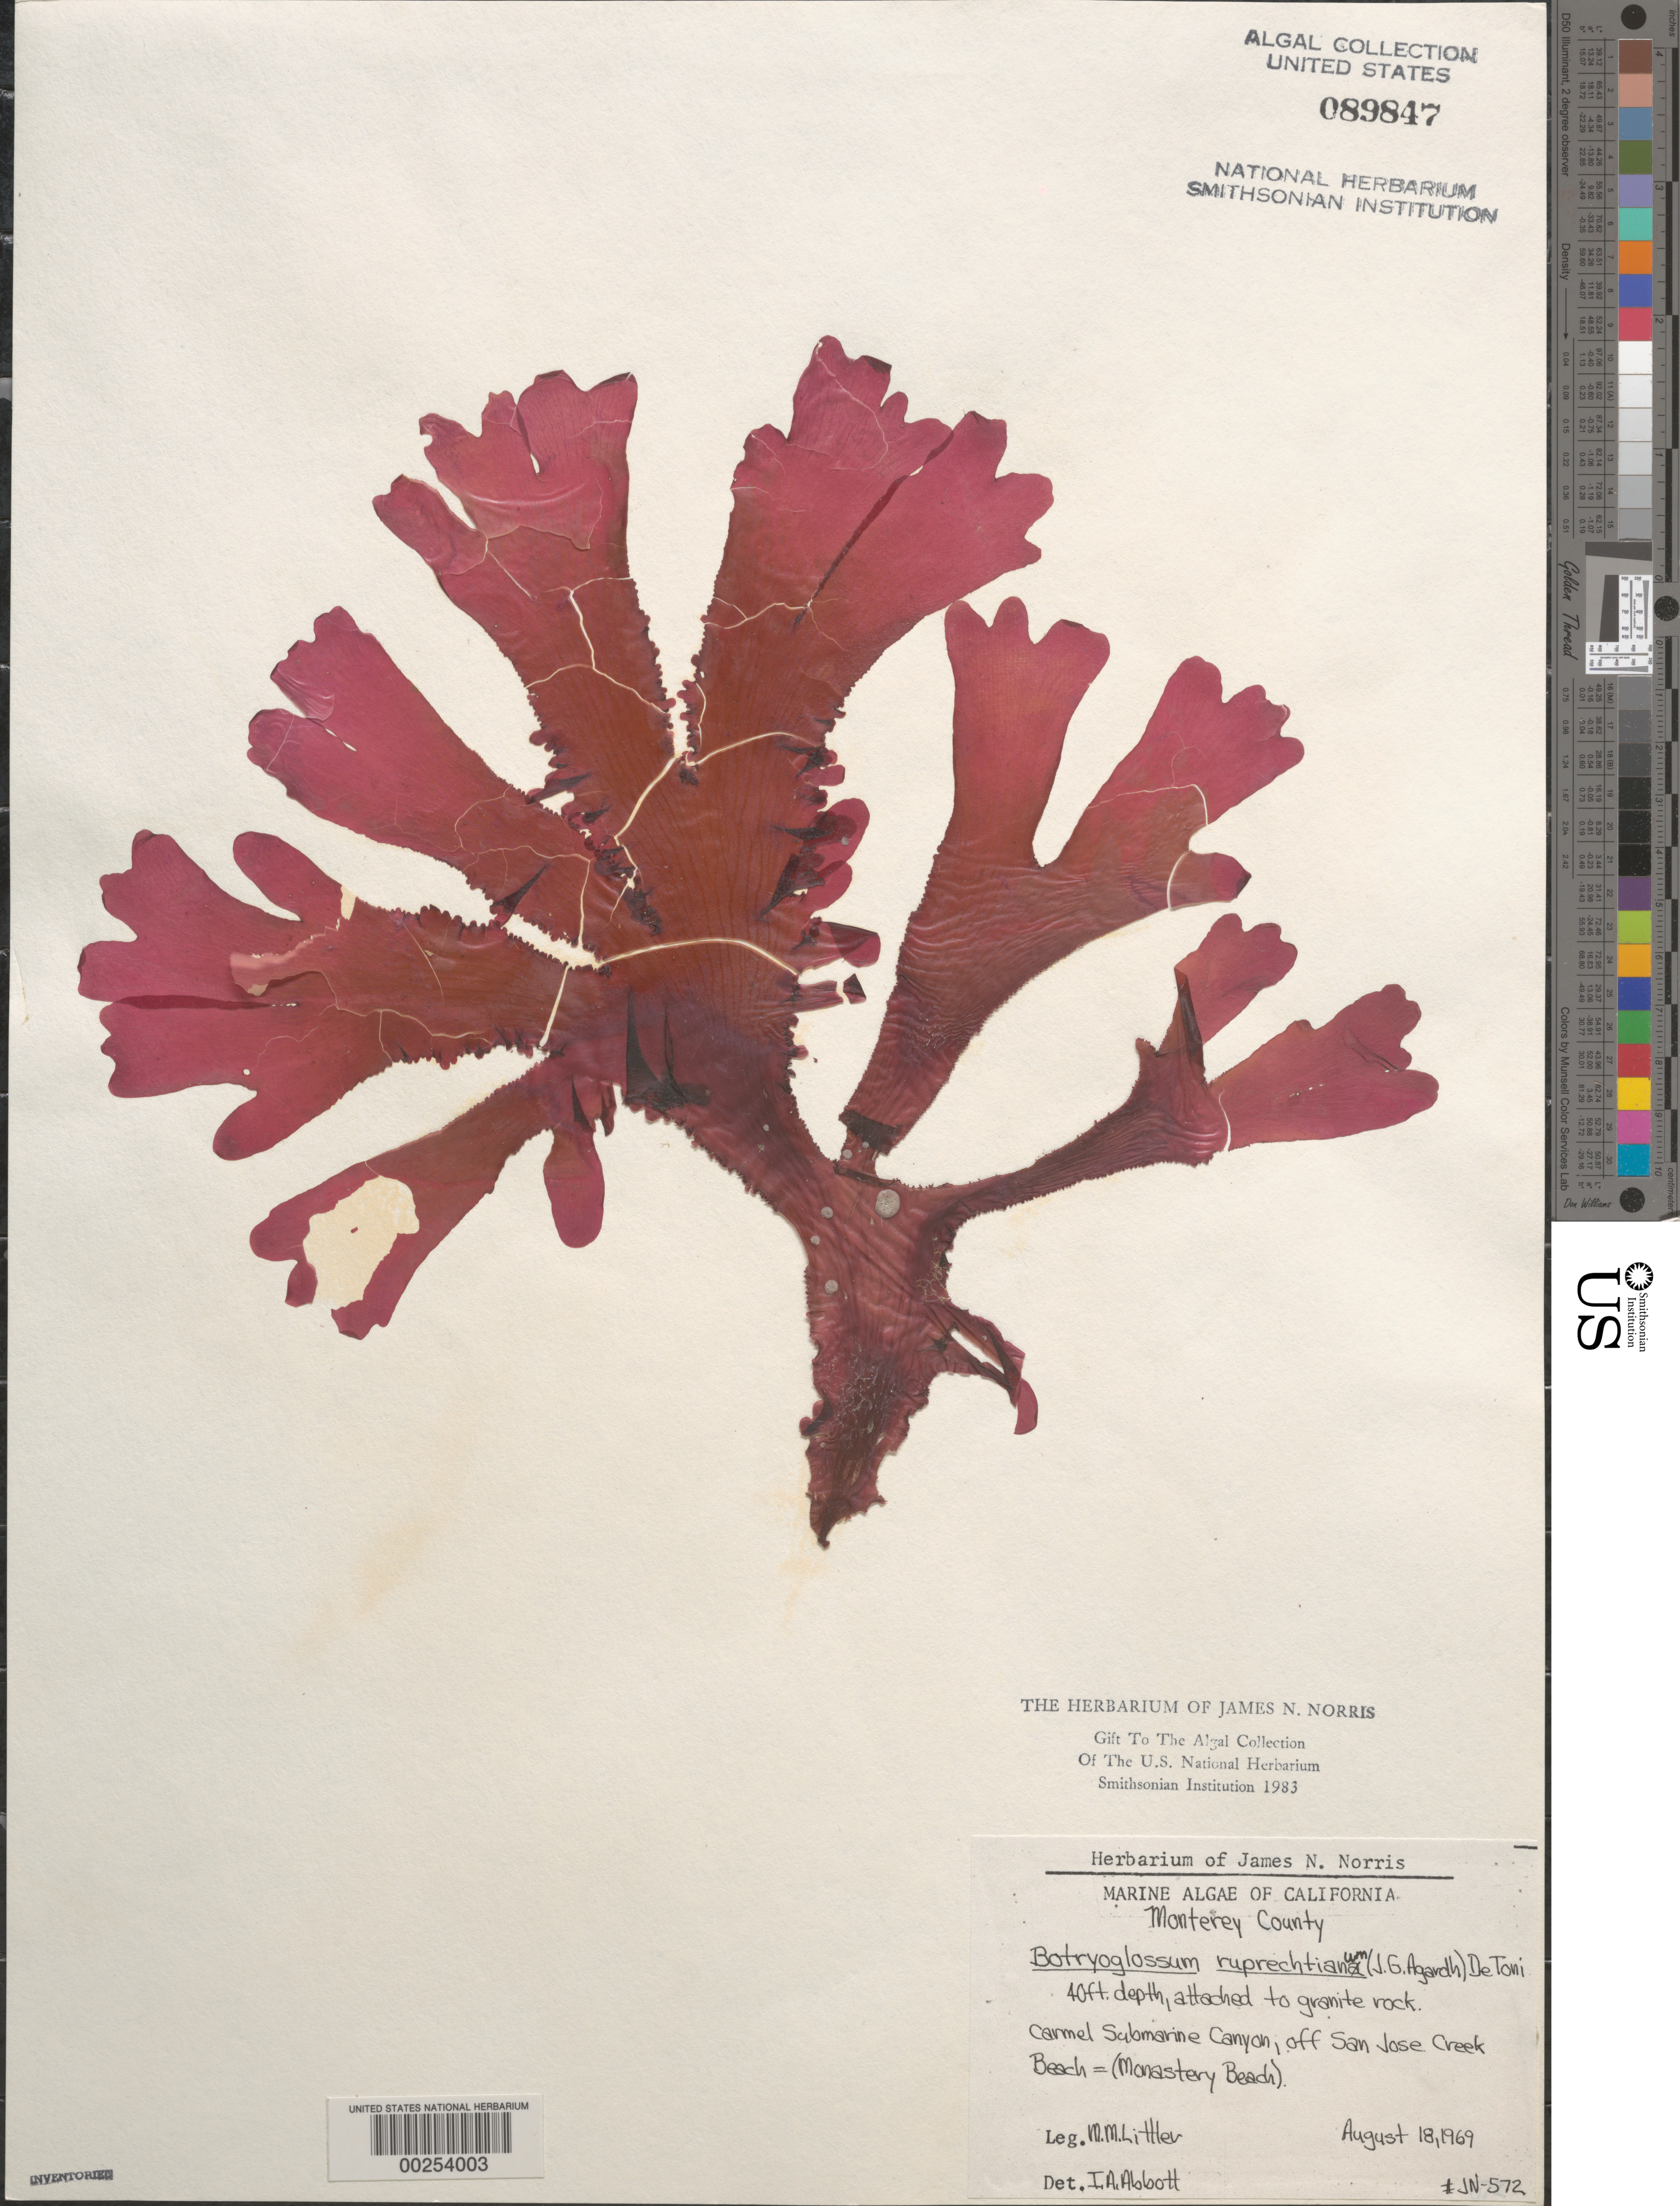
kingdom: Plantae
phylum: Rhodophyta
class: Florideophyceae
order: Ceramiales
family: Delesseriaceae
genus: Cryptopleura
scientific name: Cryptopleura ruprechtiana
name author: (J. Agardh) Kylin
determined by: Algae name updating Project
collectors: M. M. Littler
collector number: Jn-572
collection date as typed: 18 Aug 1969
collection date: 1969-08-18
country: United States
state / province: California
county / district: Monterey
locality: Carmel Submarine Canyon, off Monastery Beach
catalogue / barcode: US 89847